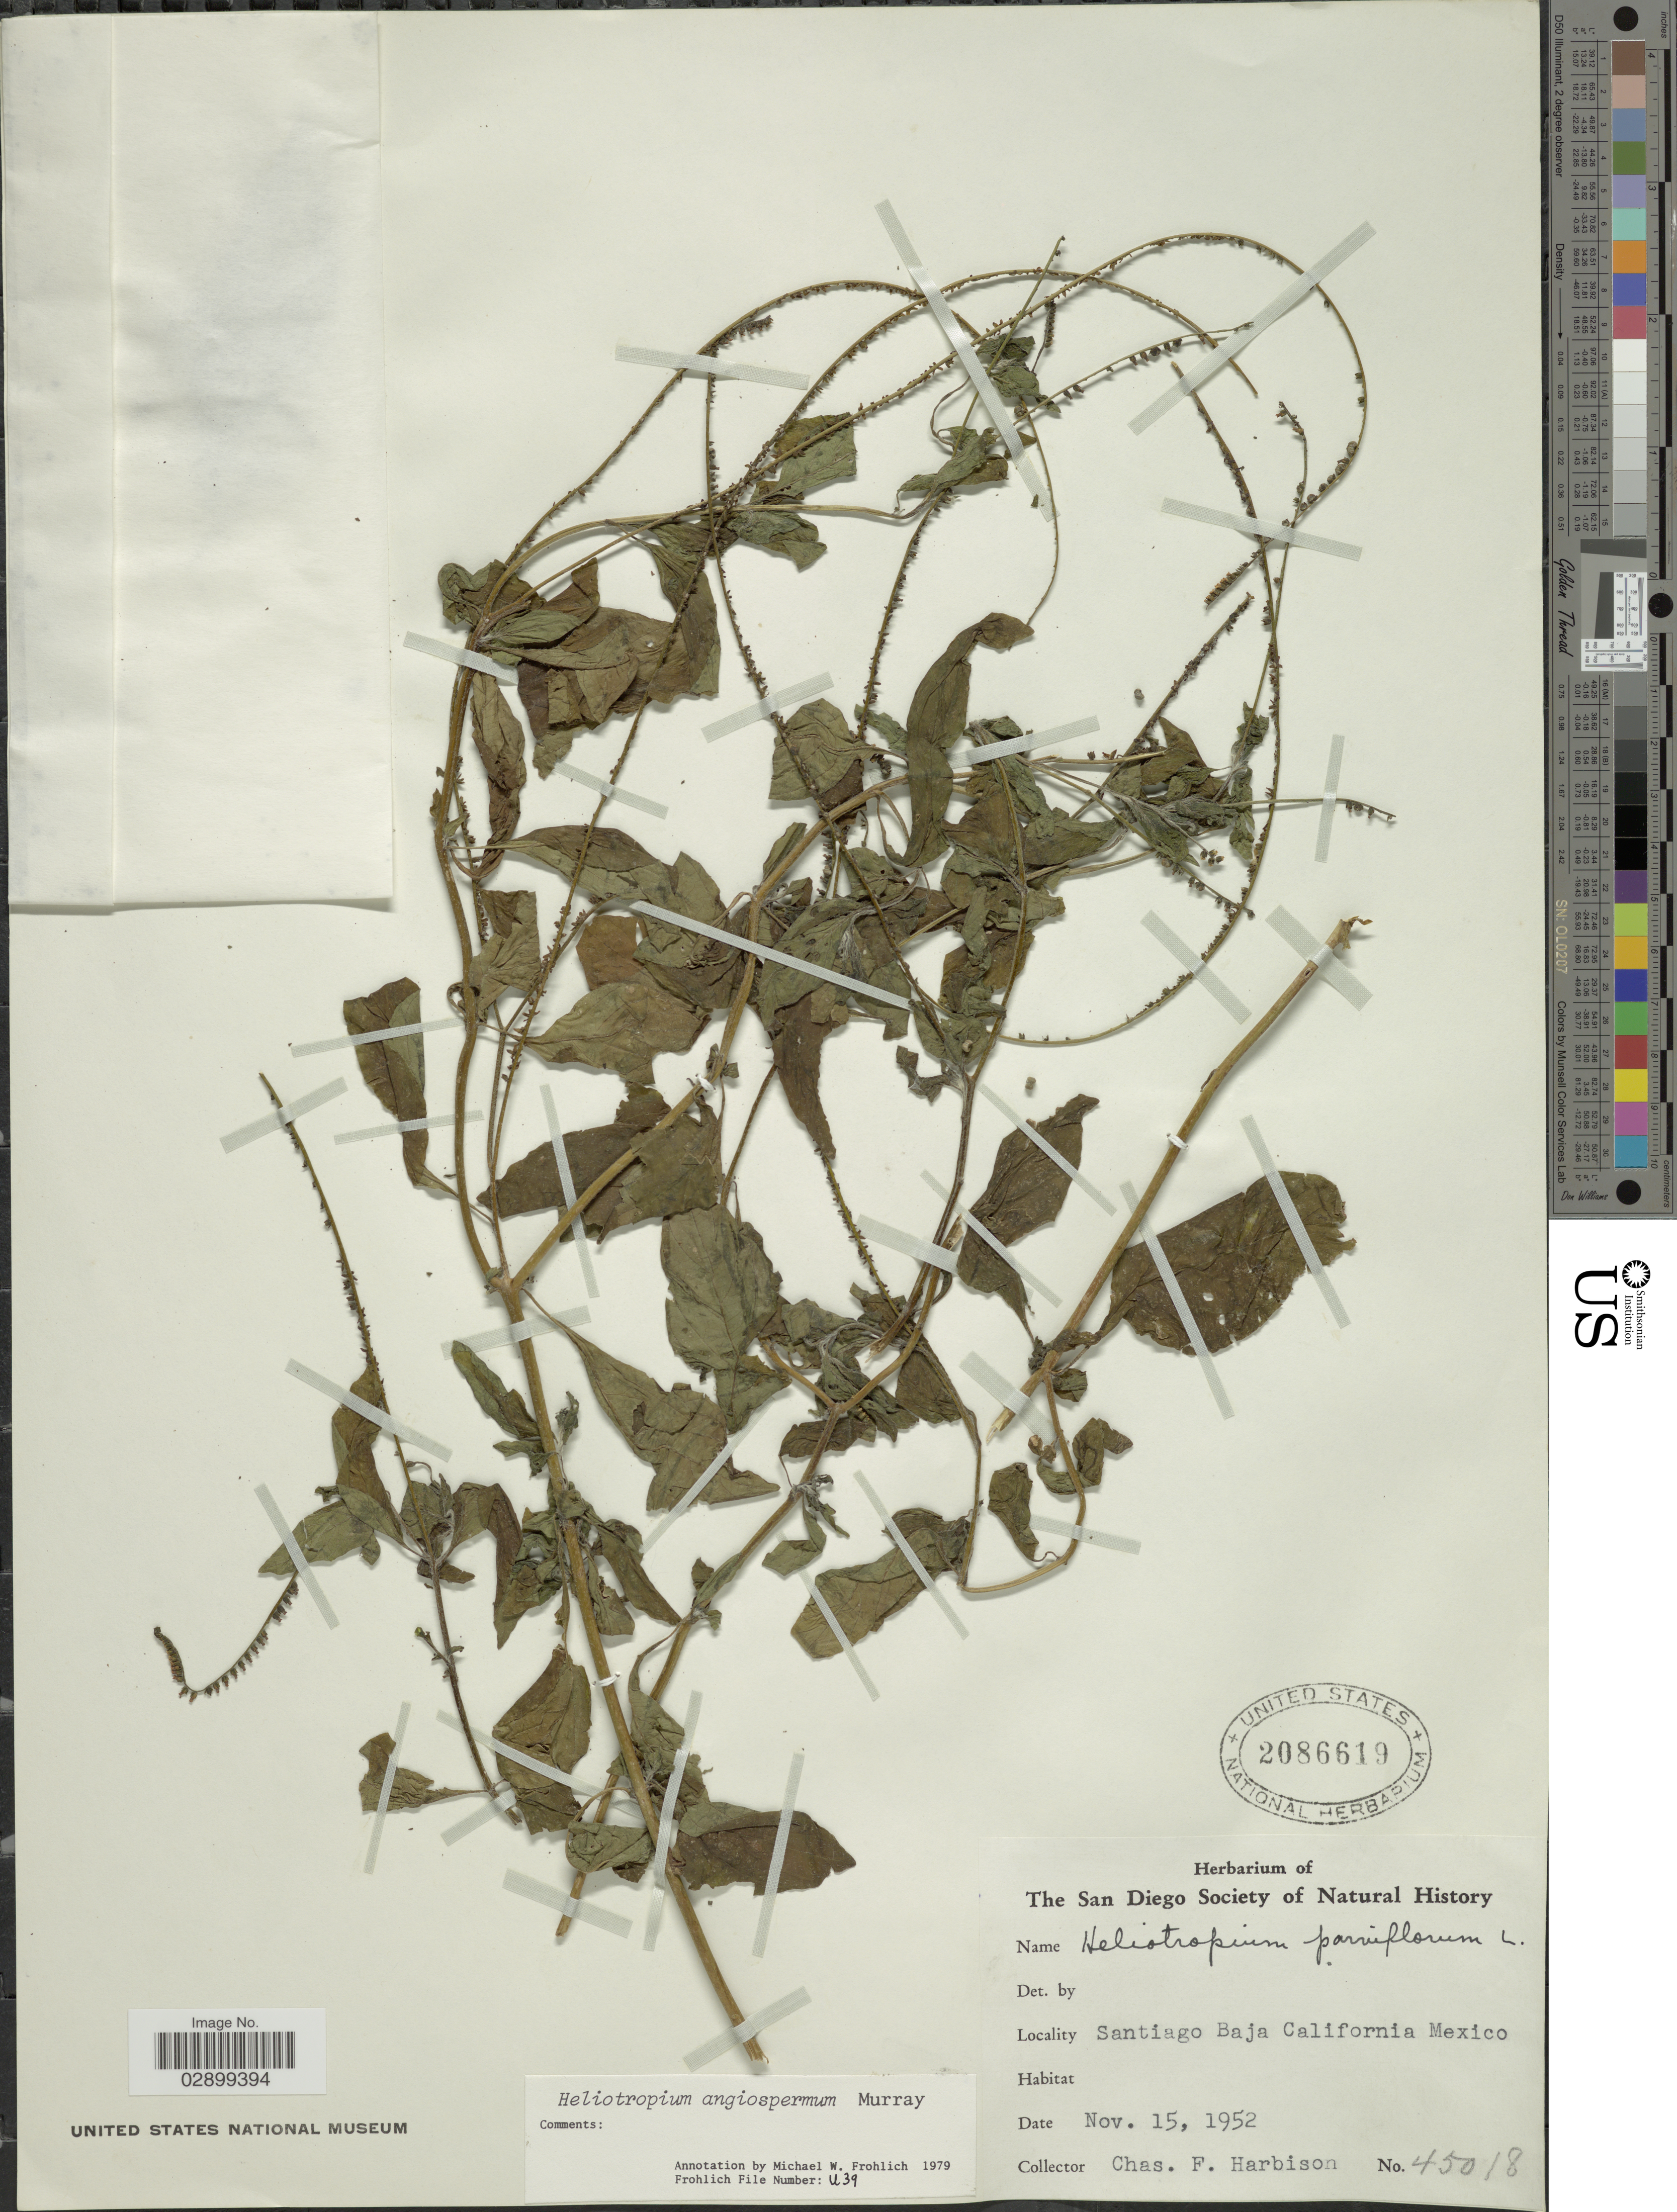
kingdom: Plantae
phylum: Tracheophyta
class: Magnoliopsida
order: Boraginales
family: Heliotropiaceae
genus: Heliotropium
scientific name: Heliotropium angiospermum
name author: Murray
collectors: C. F. Harbison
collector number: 45018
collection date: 1952-11-15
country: Mexico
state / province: Baja California Sur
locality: Santiago Baja California.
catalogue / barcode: US 2086619